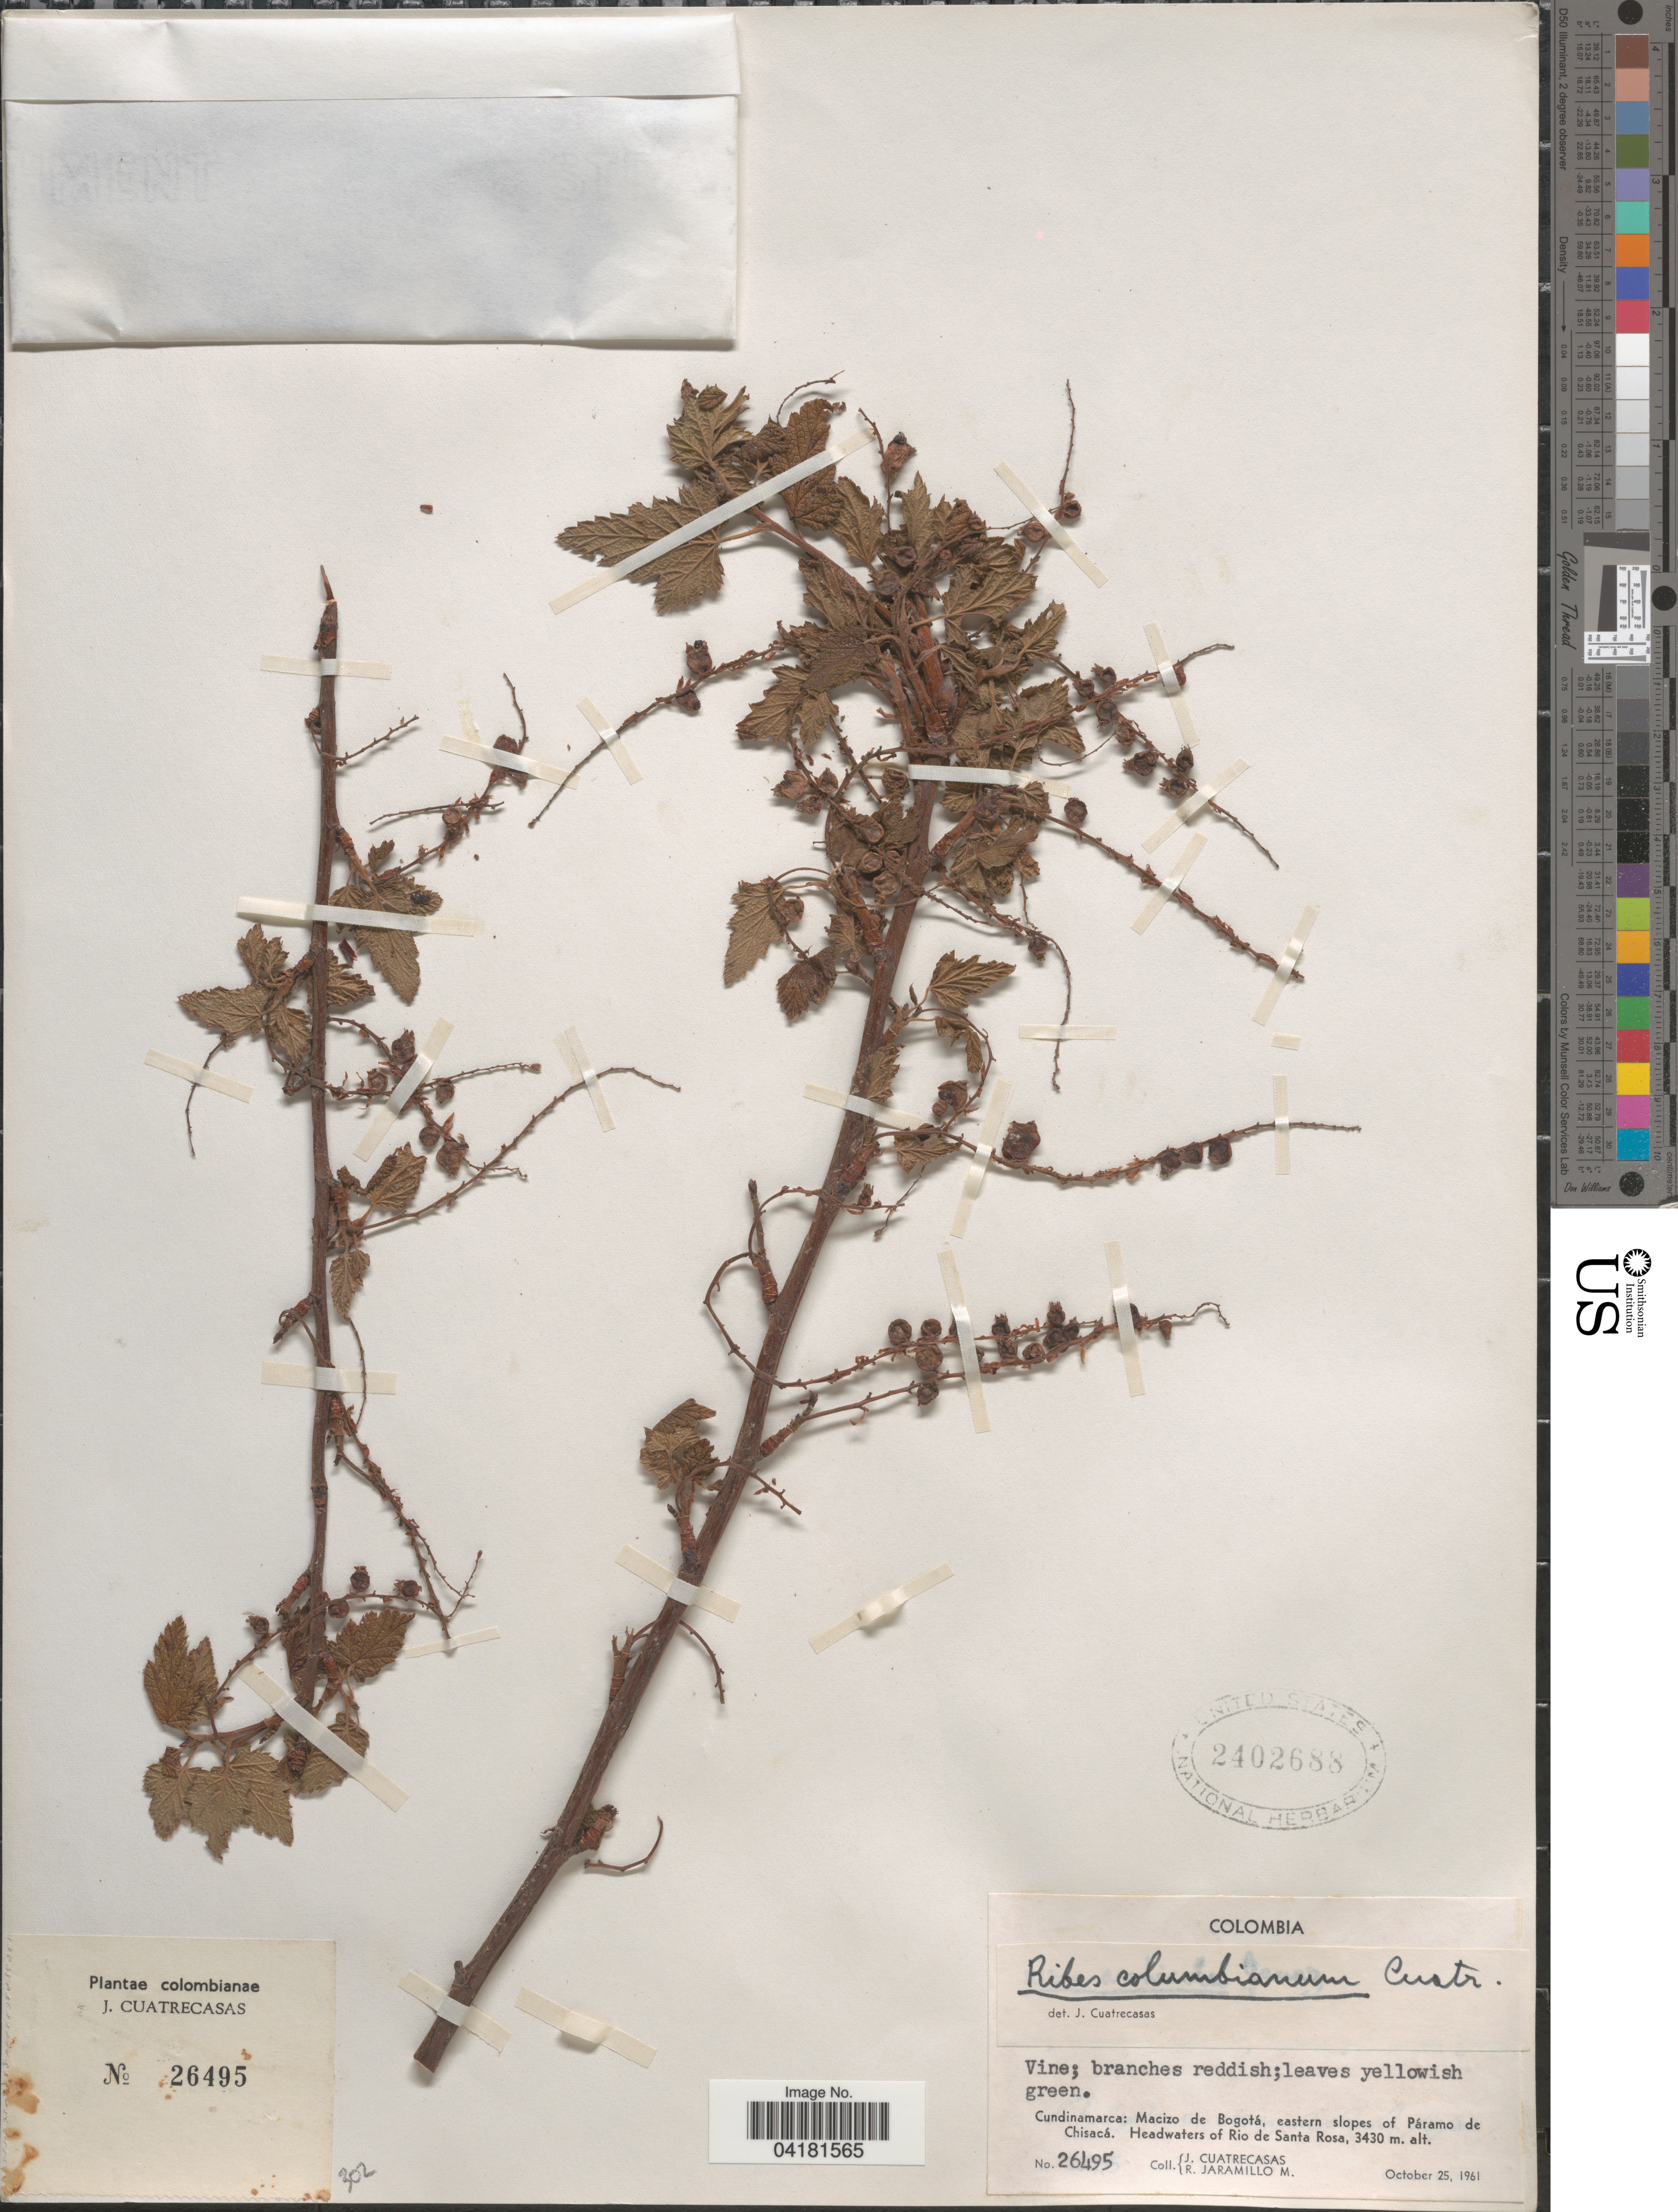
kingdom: Plantae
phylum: Tracheophyta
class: Magnoliopsida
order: Saxifragales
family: Grossulariaceae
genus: Ribes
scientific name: Ribes columbianum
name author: A. Berger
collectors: J. Cuatrecasas & R. Jaramillo M.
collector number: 26495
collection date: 1961-10-25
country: Colombia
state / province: Cundinamarca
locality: Macizo de Bogotá, eastern slopes of Páramo de Chisacá. Headwaters of Rio de Santa Rosa.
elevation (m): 3430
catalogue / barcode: US 2402688